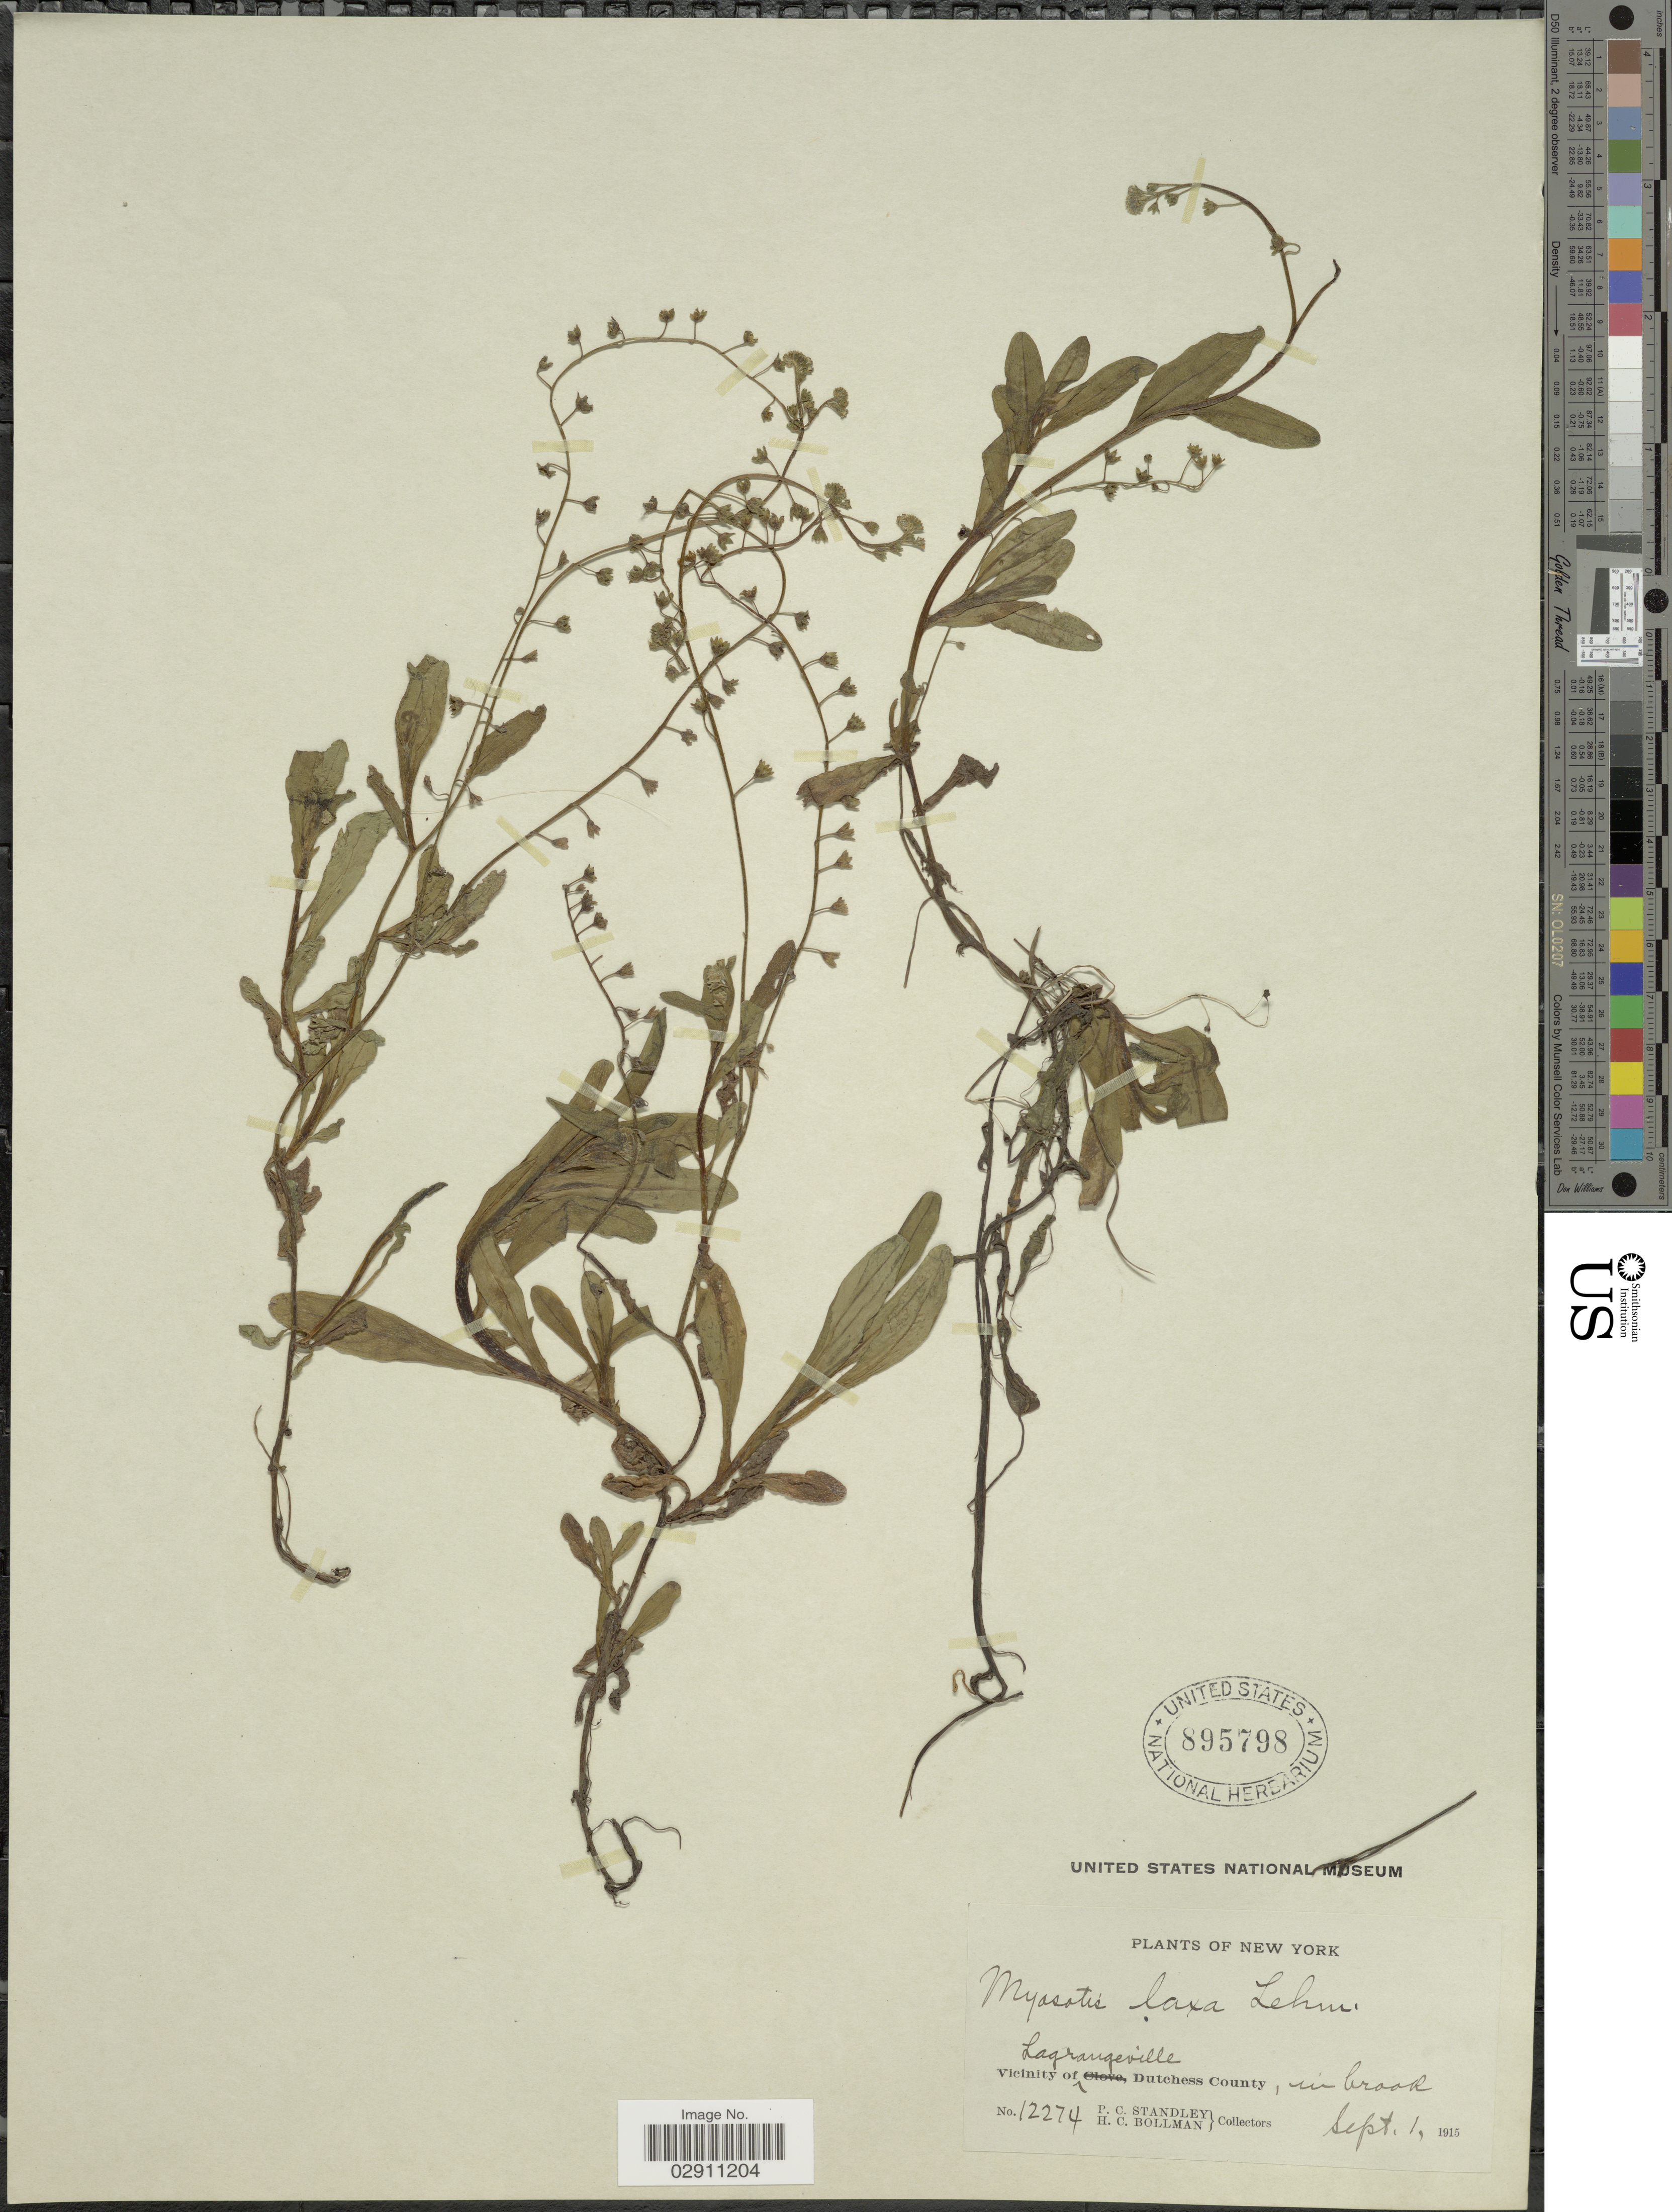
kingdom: Plantae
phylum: Tracheophyta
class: Magnoliopsida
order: Boraginales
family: Boraginaceae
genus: Myosotis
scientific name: Myosotis laxa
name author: F. Lehm.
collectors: P. C. Standley & H. C. Bollman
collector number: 12274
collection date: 1915-09-01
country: United States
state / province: New York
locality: Vicinity of Lagrangeville, Dutchess County, in brook.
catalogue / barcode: US 895798